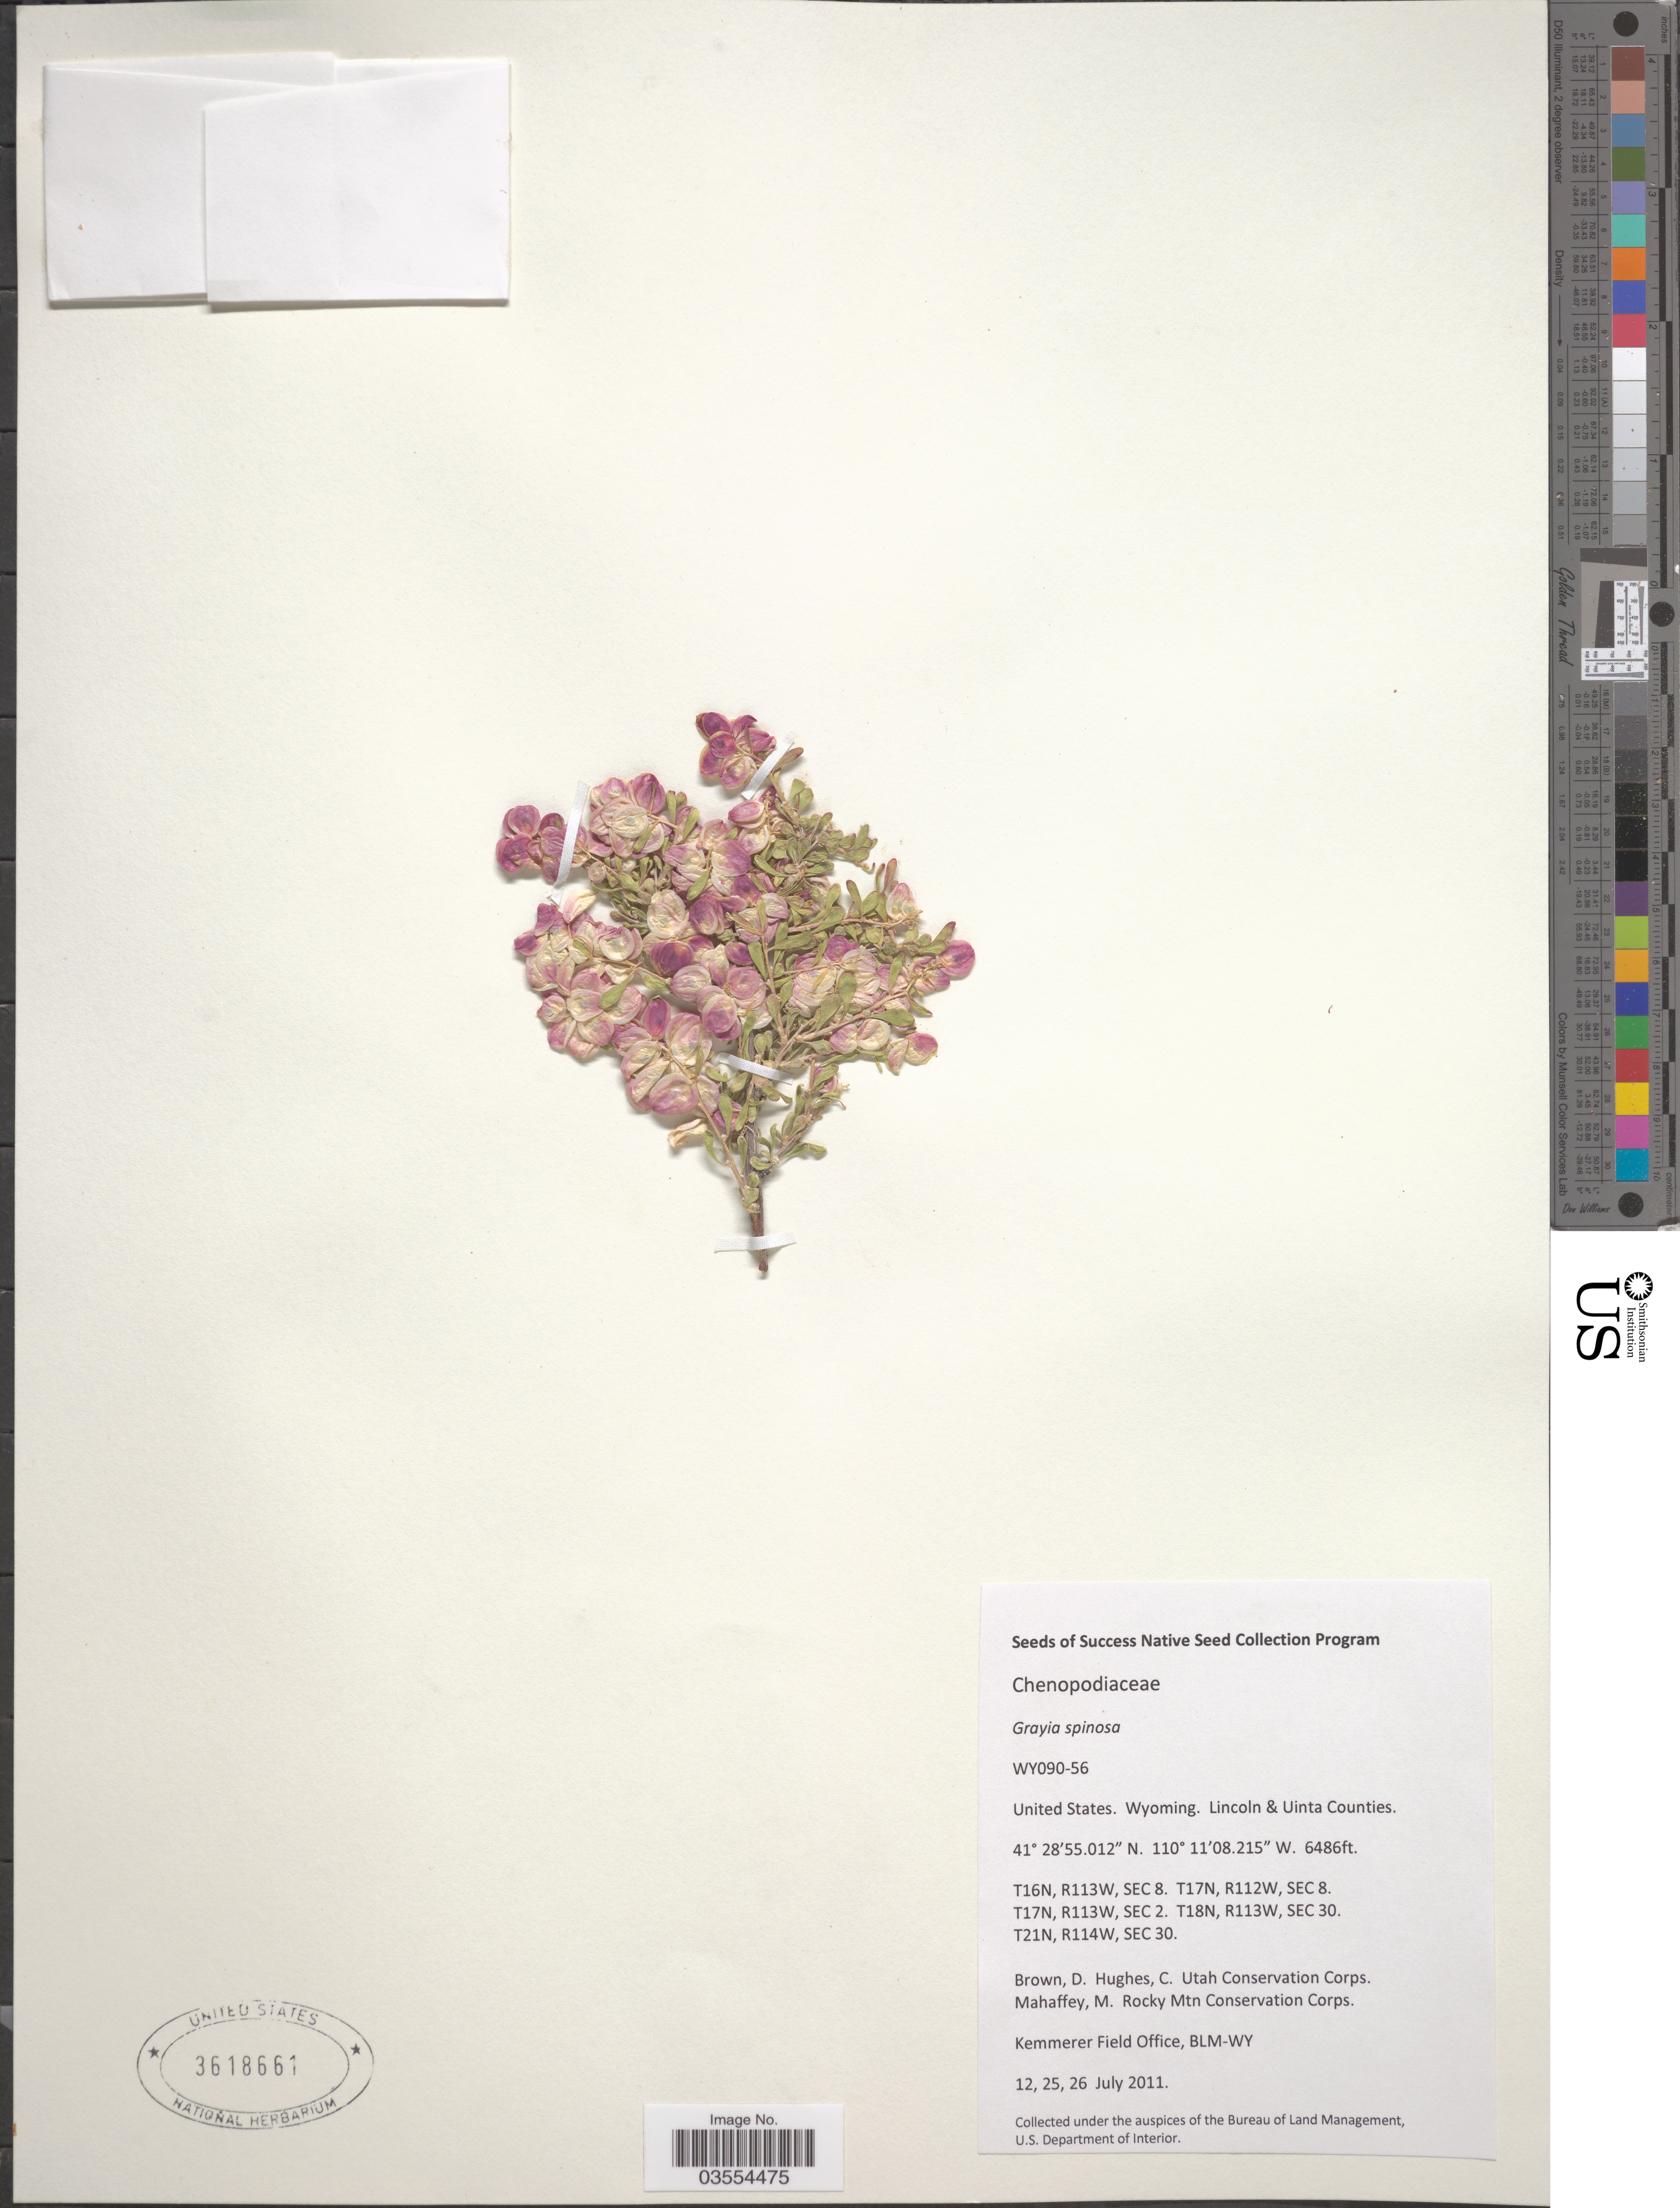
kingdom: Plantae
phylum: Tracheophyta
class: Magnoliopsida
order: Caryophyllales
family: Amaranthaceae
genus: Grayia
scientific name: Grayia spinosa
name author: (Hook.) Moq.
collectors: D. Brown, C. E. Hughes & M. Mahaffey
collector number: WY090-56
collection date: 2011-07-12/2011-07-26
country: United States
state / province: Wyoming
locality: Lincoln & Uinta Counties. T16N, R113W, Sec 8. T17N, R112W, Sec 8. T17N, R113W, Sec 2. T18N, R113W, Sec 30. T21N, R114W, Sec 30.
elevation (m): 1977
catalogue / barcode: US 3618661